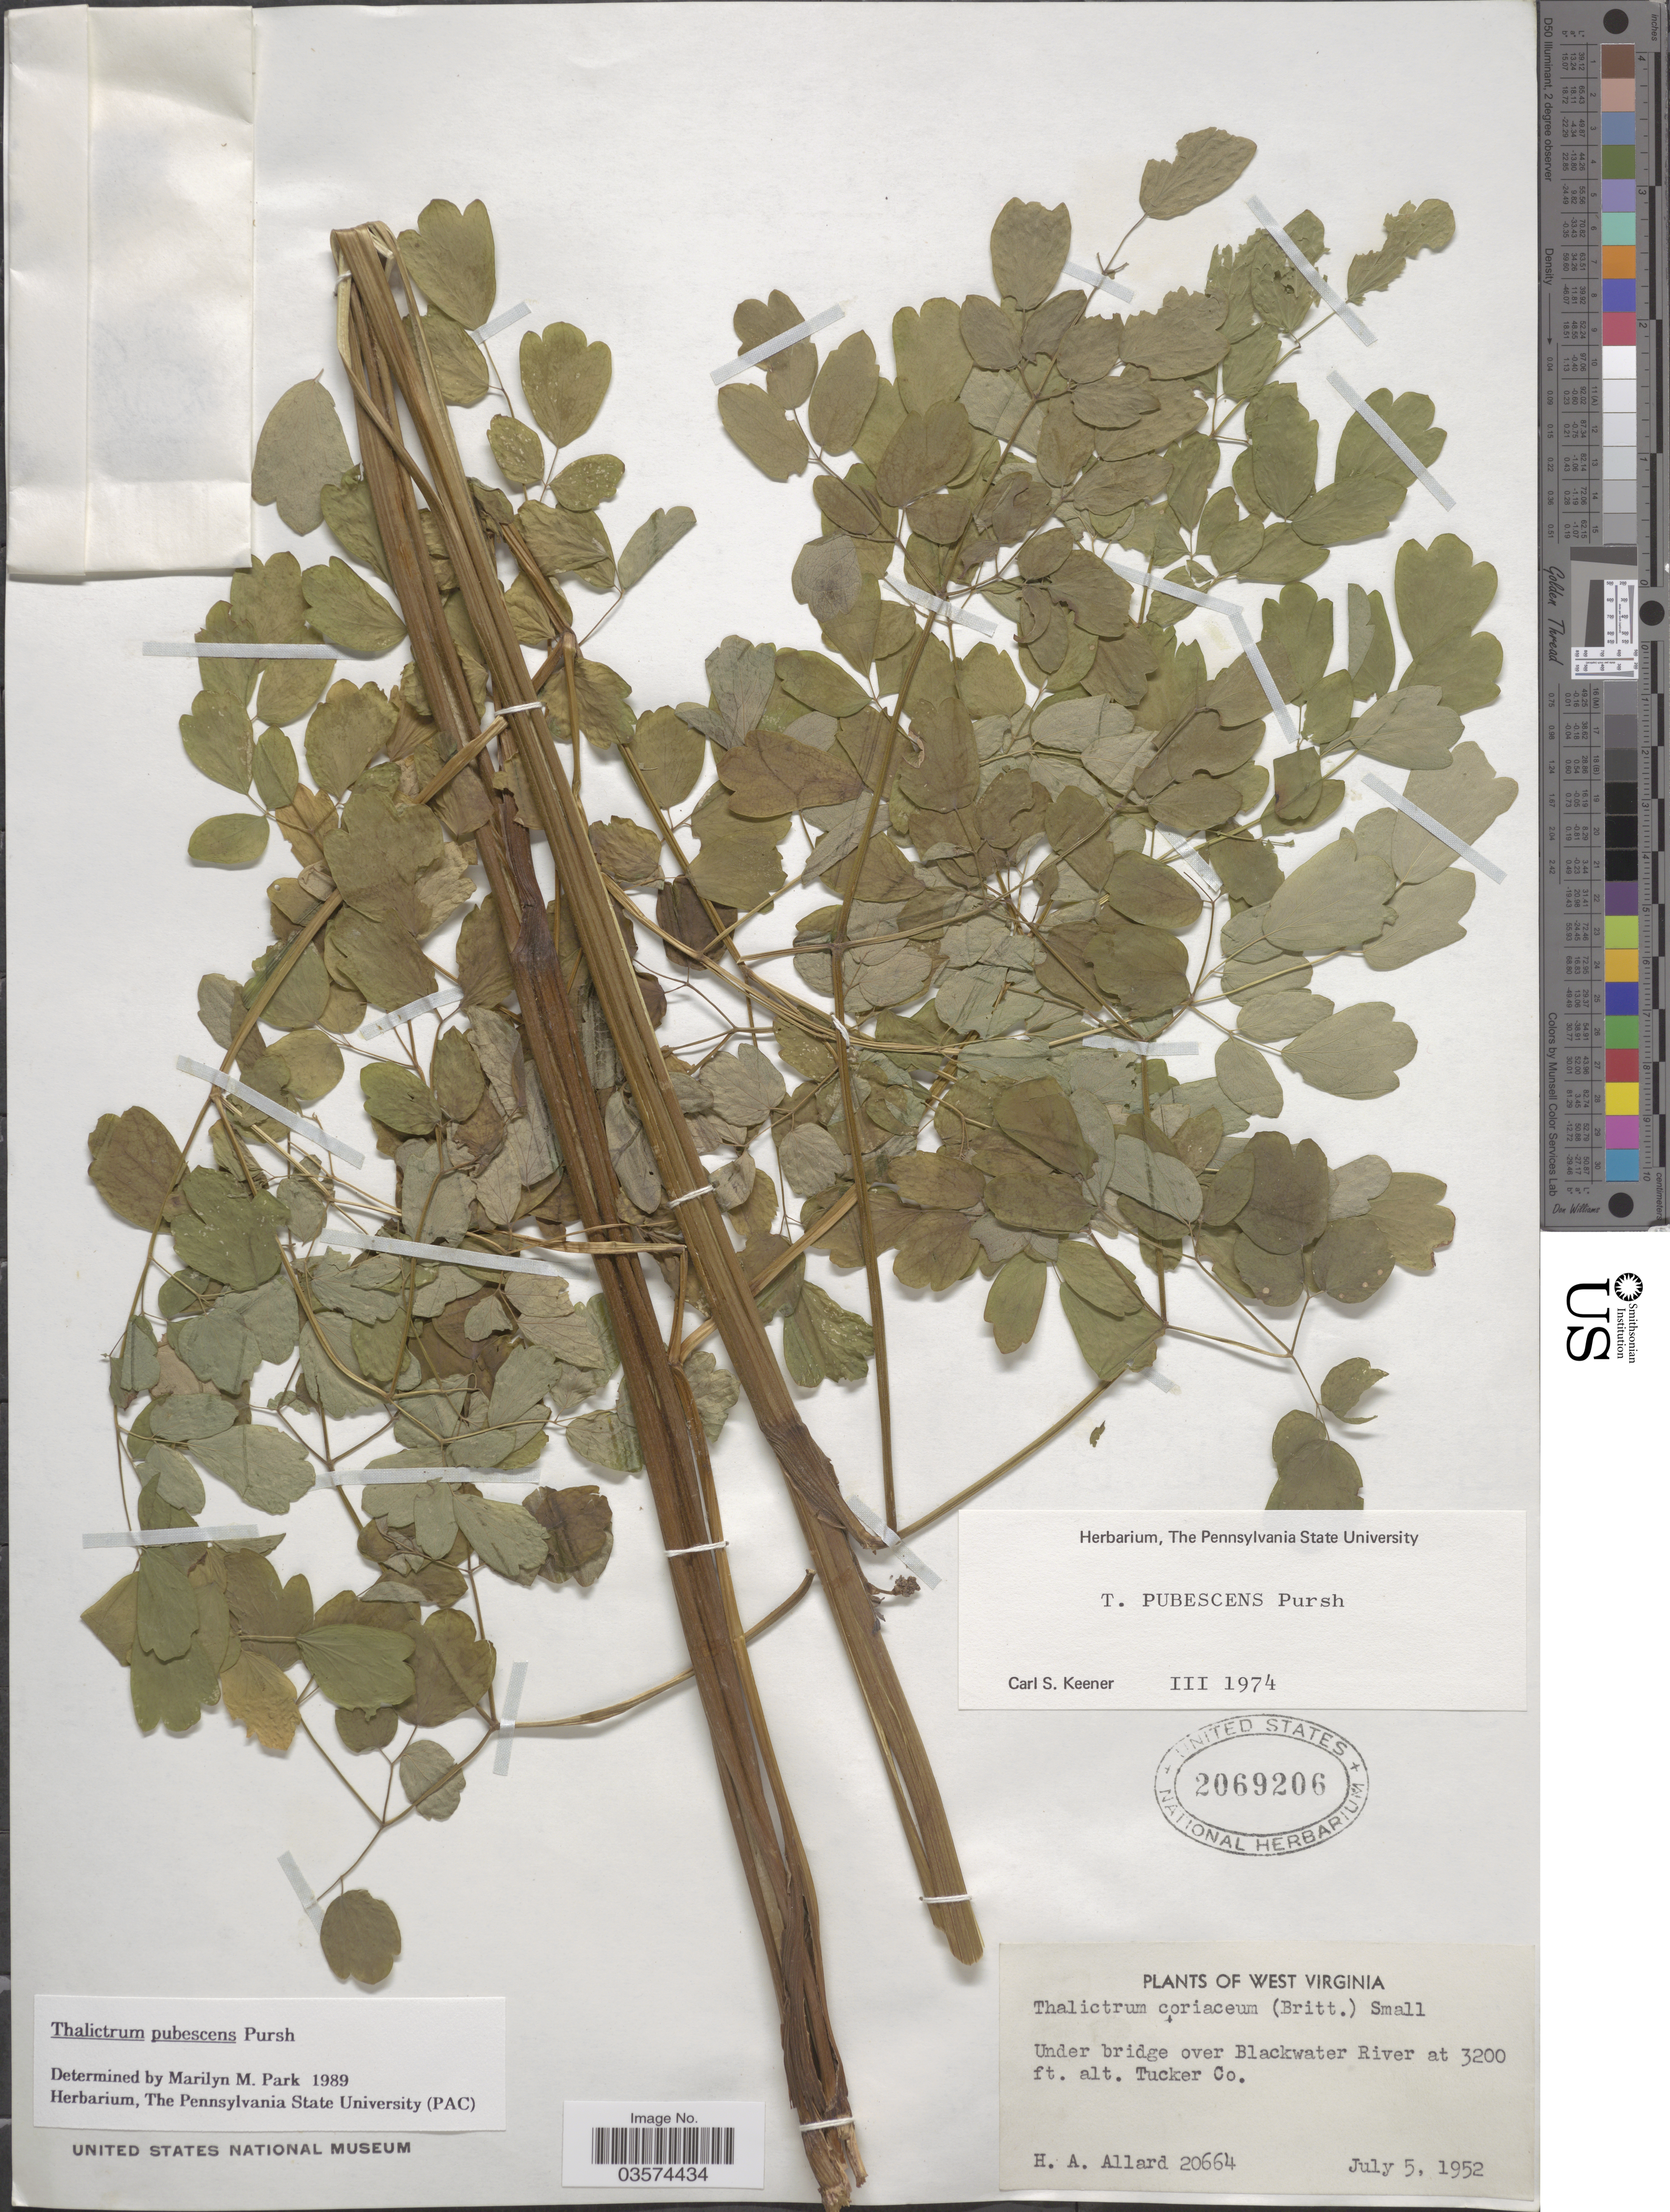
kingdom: Plantae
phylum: Tracheophyta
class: Magnoliopsida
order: Ranunculales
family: Ranunculaceae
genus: Thalictrum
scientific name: Thalictrum pubescens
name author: Pursh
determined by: Park, Marilyn Marqueen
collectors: H. A. Allard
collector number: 20664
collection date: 1952-07-05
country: United States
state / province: West Virginia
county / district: Tucker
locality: Under bridge over Blackwater River, Tucker Co.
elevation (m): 975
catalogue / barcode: US 2069206